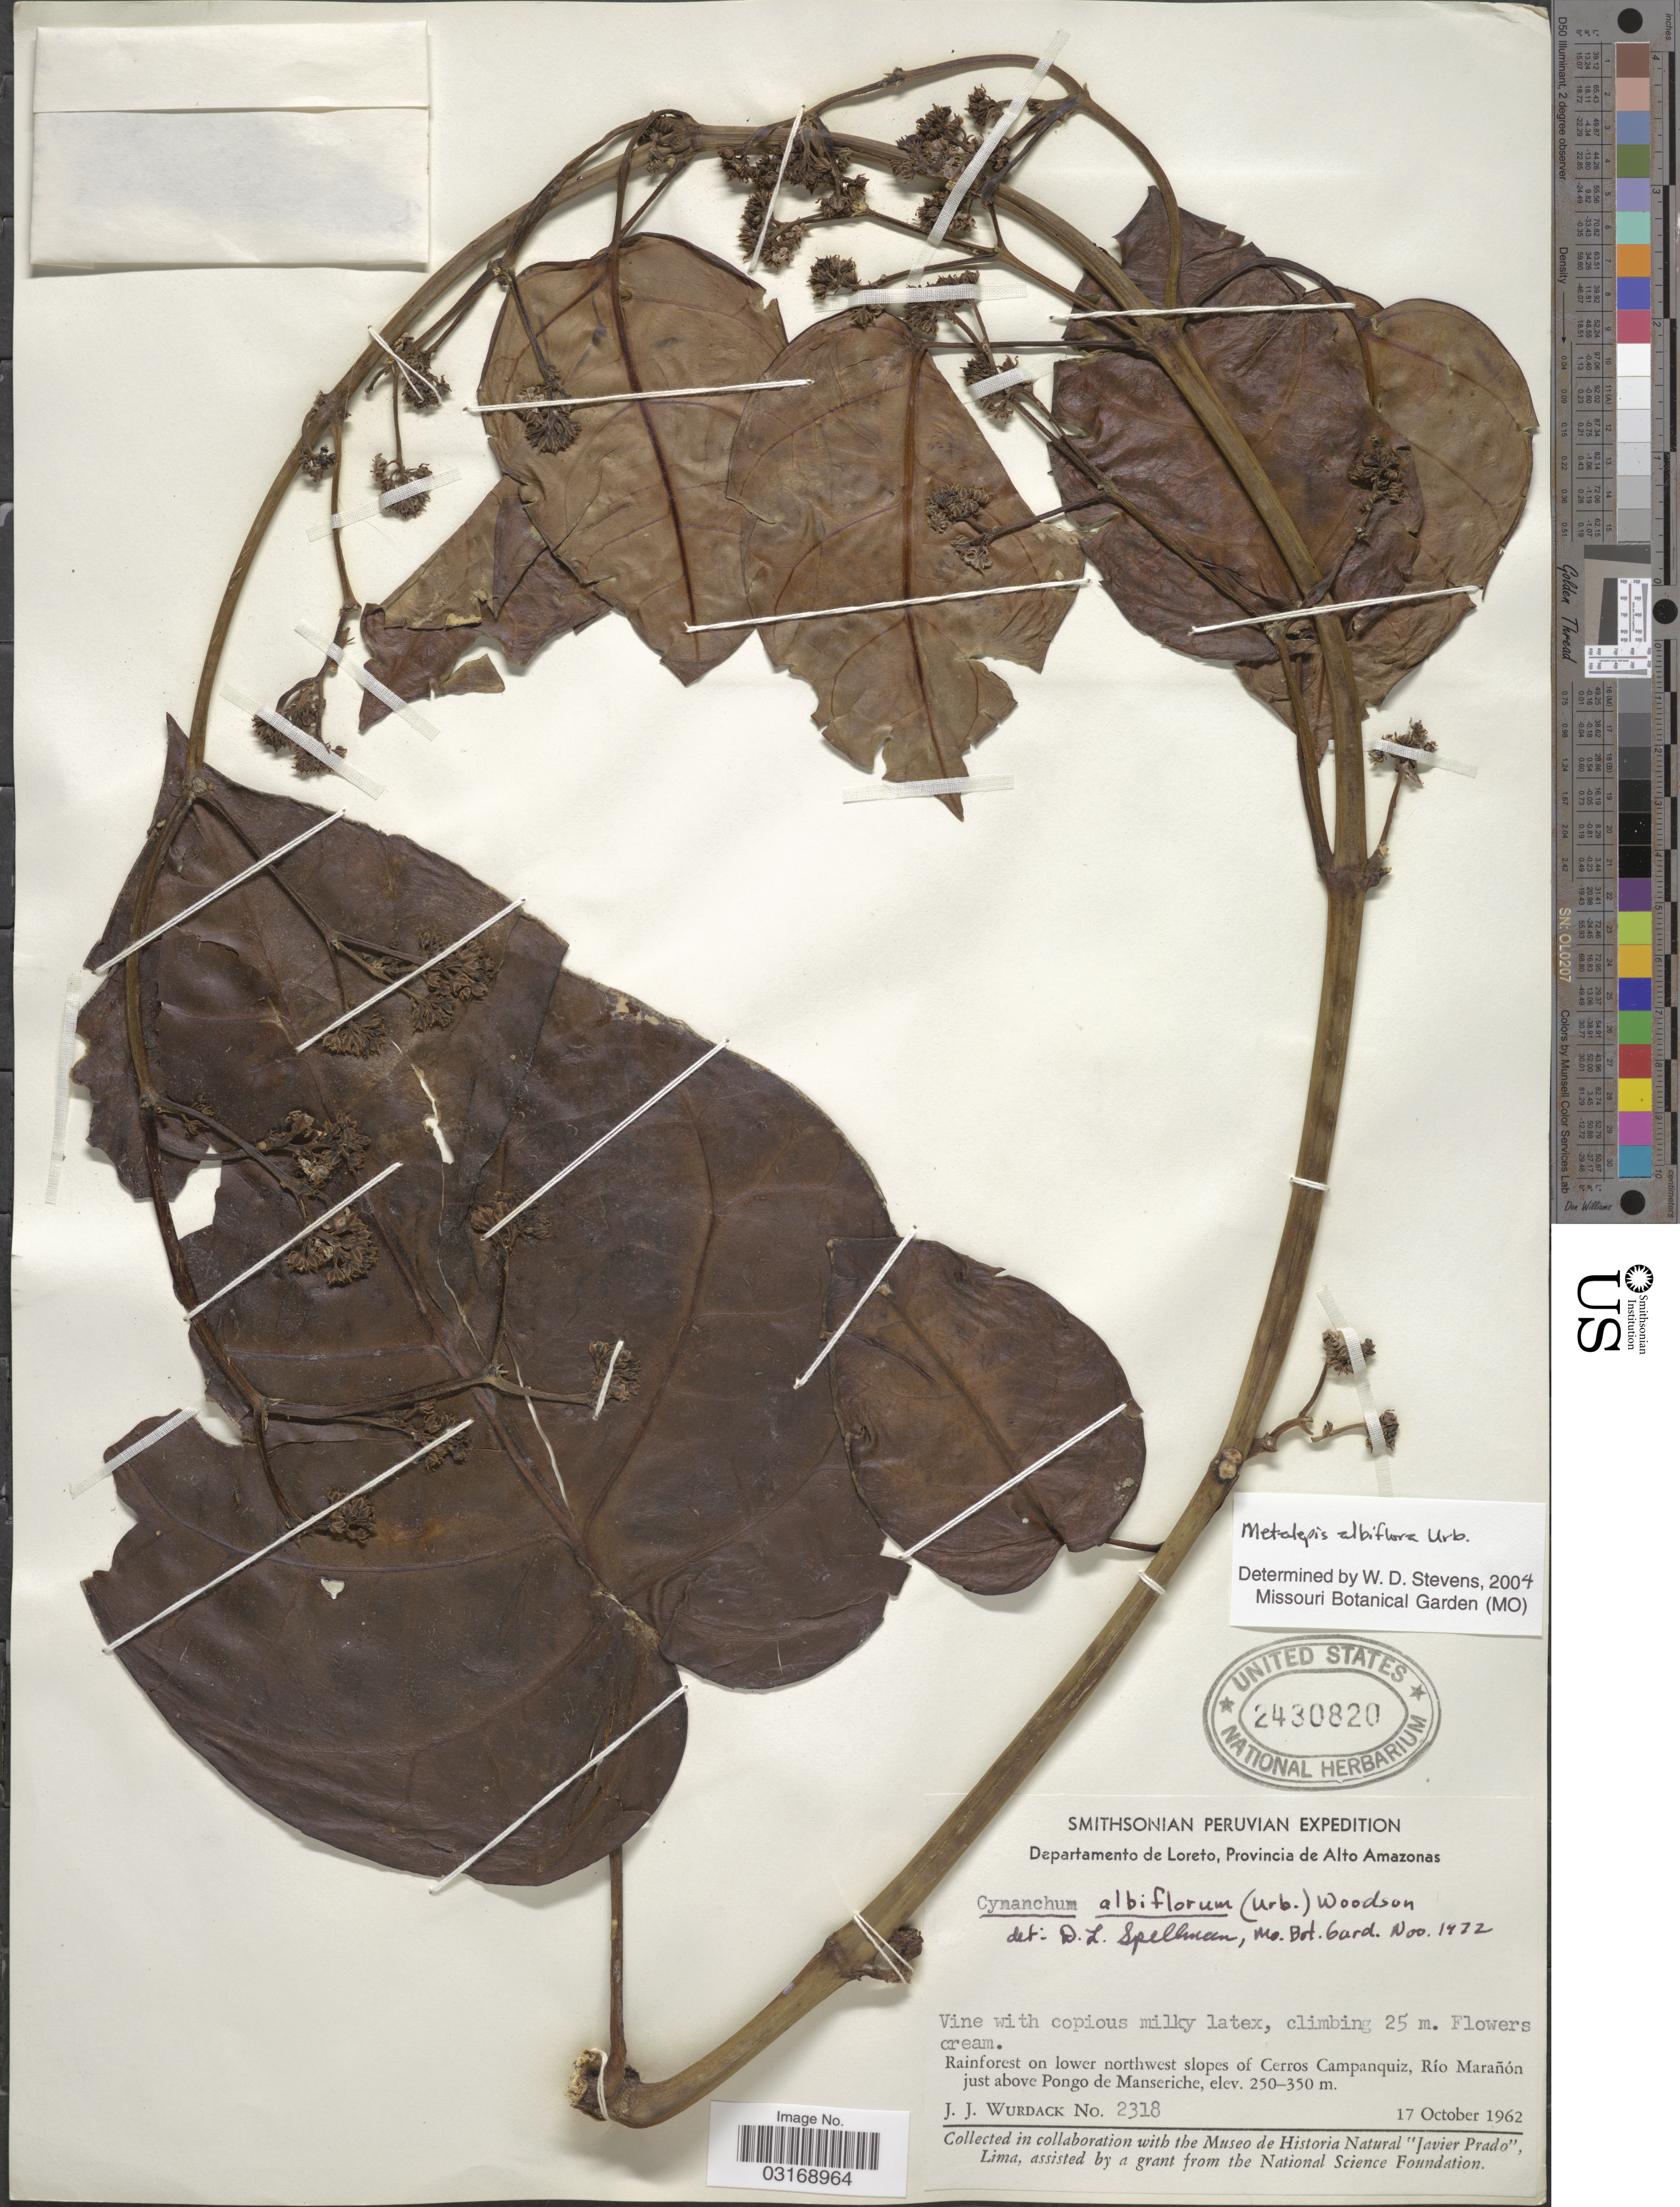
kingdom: Plantae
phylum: Tracheophyta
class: Magnoliopsida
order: Gentianales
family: Apocynaceae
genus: Metalepis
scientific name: Metalepis albiflora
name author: Urb.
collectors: J. J. Wurdack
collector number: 2318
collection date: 1962-10-17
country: Peru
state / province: Loreto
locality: Departamento de Loreto, Provincia de Alto Amazonas. Rainforest on lower northwest slopes of Cerros Campanquiz, Río Marañón just above Pongo de Manseriche.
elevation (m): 250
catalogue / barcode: US 2430820